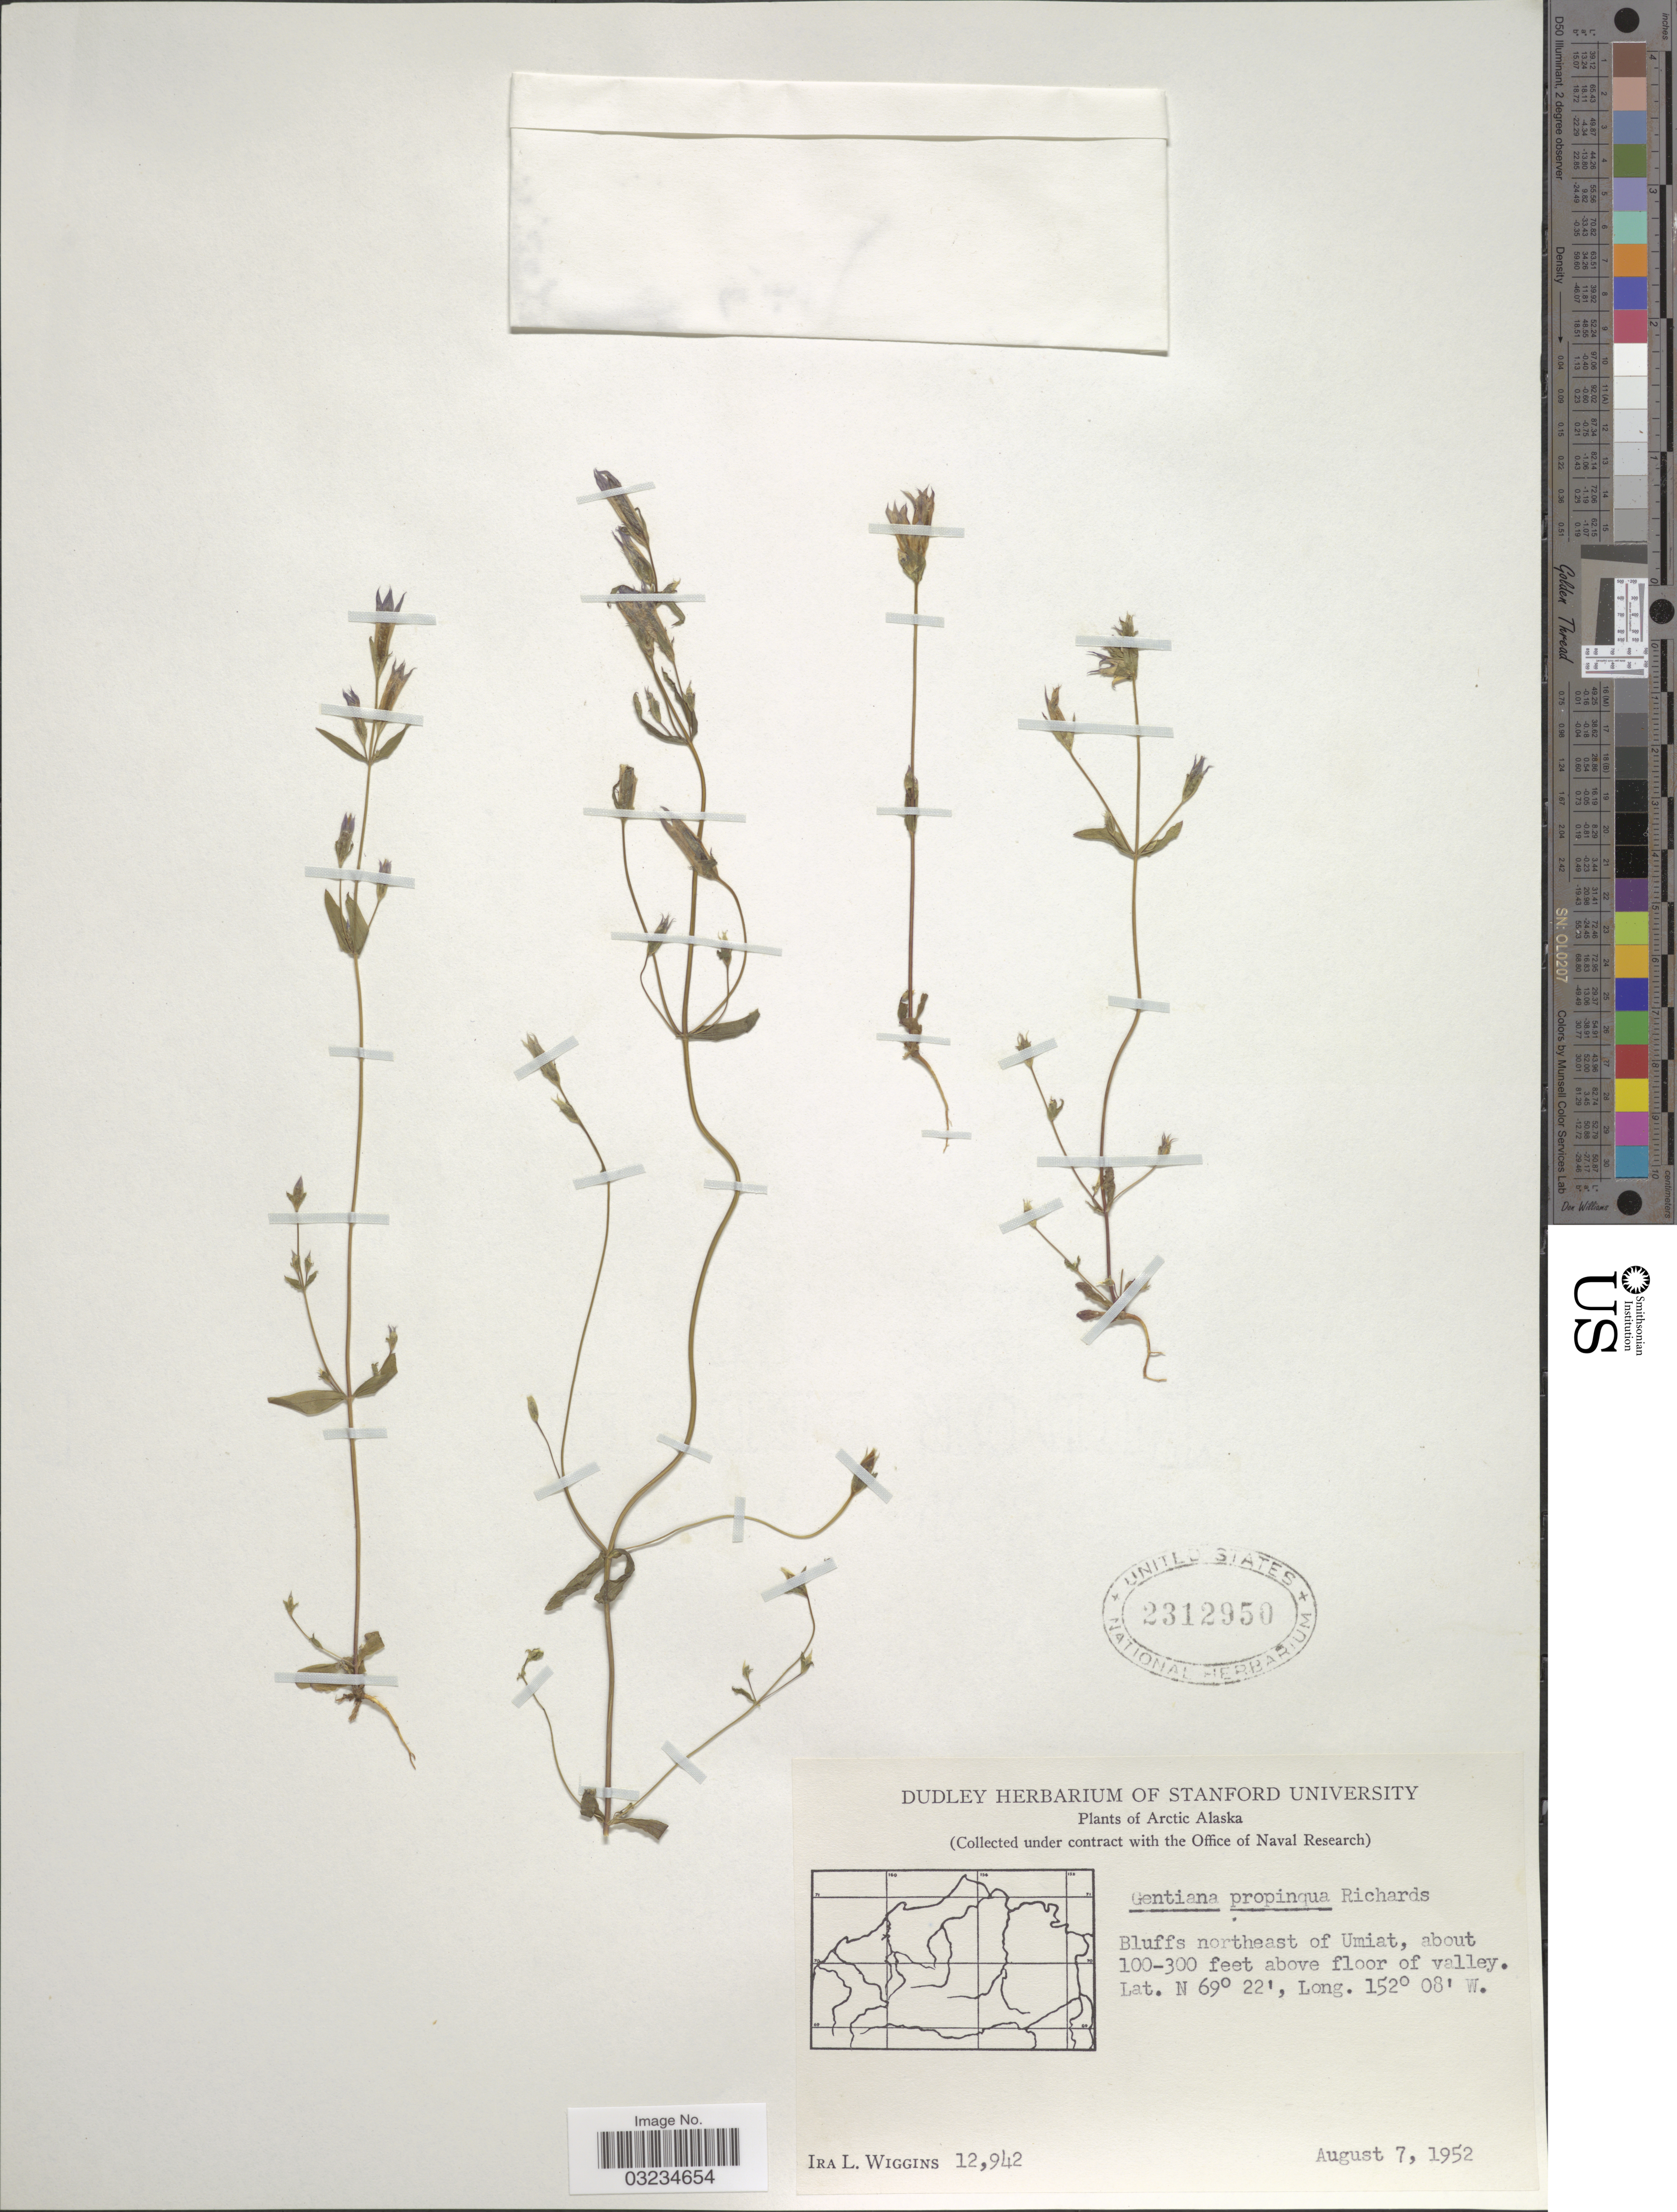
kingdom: Plantae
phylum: Tracheophyta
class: Magnoliopsida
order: Gentianales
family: Gentianaceae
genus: Gentiana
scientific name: Gentiana propinqua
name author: Richards.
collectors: I. L. Wiggins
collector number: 12942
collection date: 1952-08-07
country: United States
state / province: Alaska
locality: Arctic Alaska. Bluffs northeast of Umiat, above floor of valley.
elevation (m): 30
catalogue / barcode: US 2312950